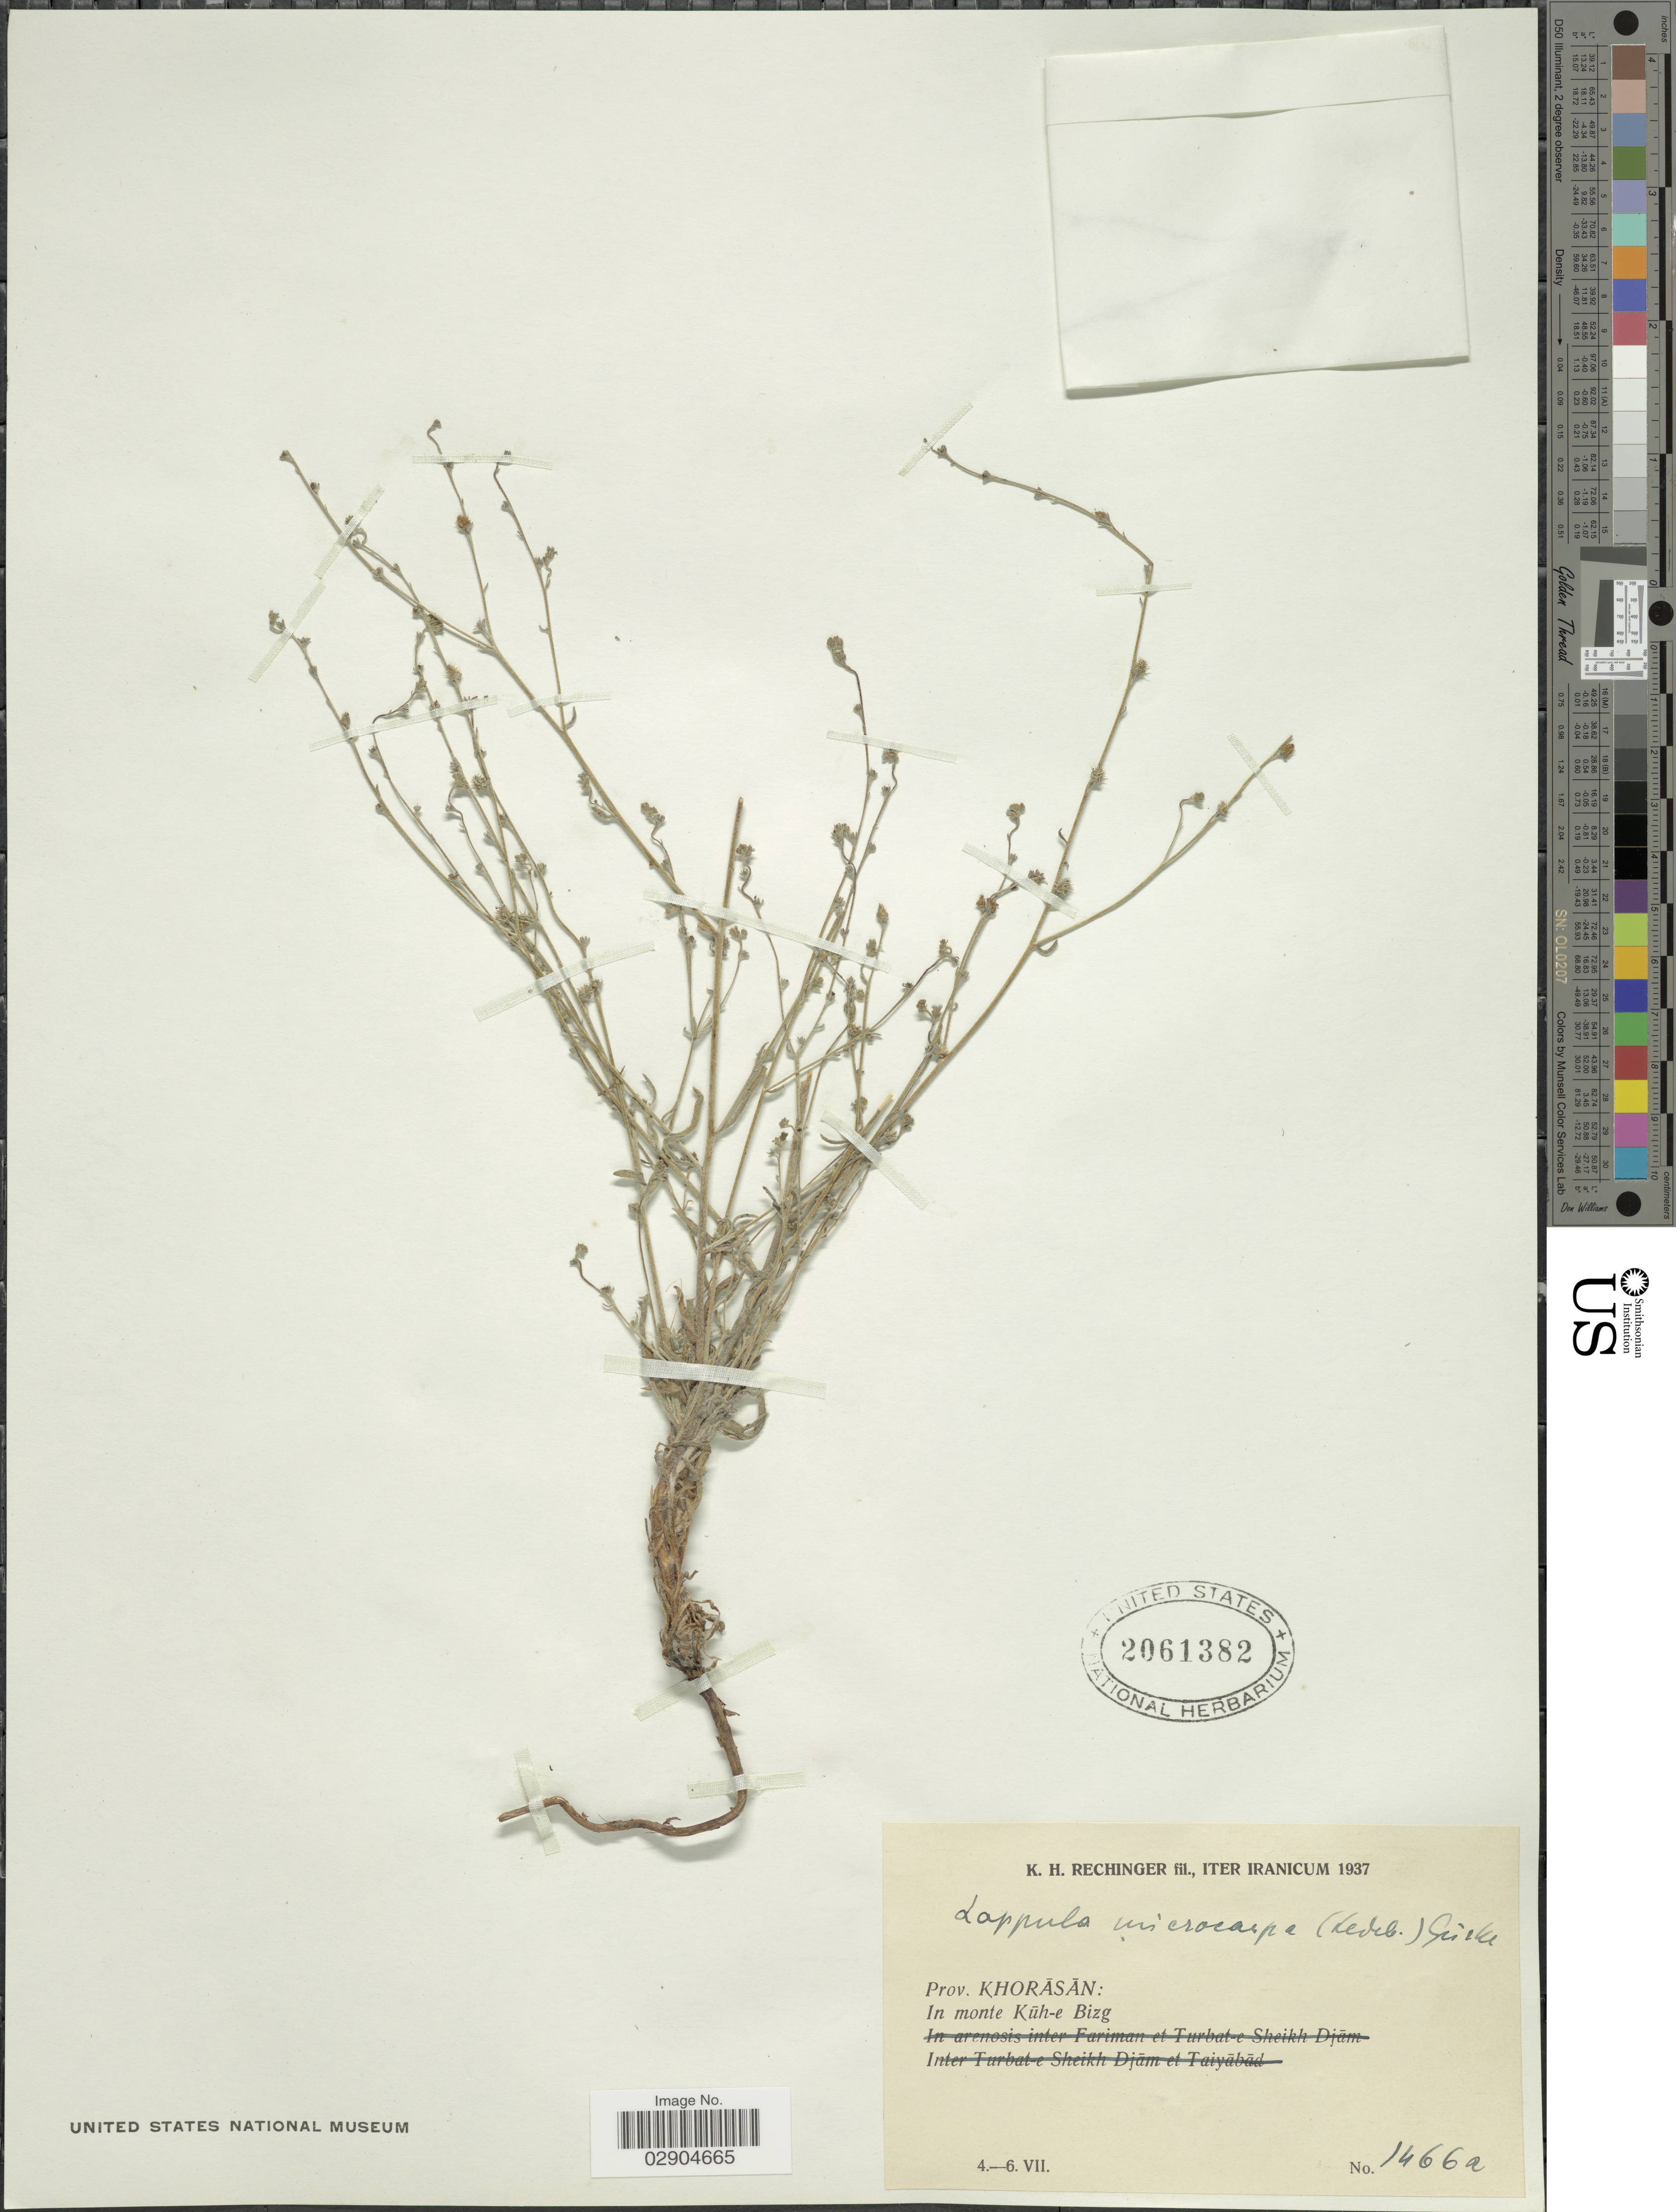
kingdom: Plantae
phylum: Tracheophyta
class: Magnoliopsida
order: Boraginales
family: Boraginaceae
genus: Lappula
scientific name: Lappula microcarpa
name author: (Ledeb.) Gürke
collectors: K. H. Rechinger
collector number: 1466a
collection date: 1937-07-04/1937-07-06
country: Iran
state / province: Khorasan [obsolete]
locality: Prov. Khoräsän: In monte Küh-e Bizg.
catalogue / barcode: US 2061382